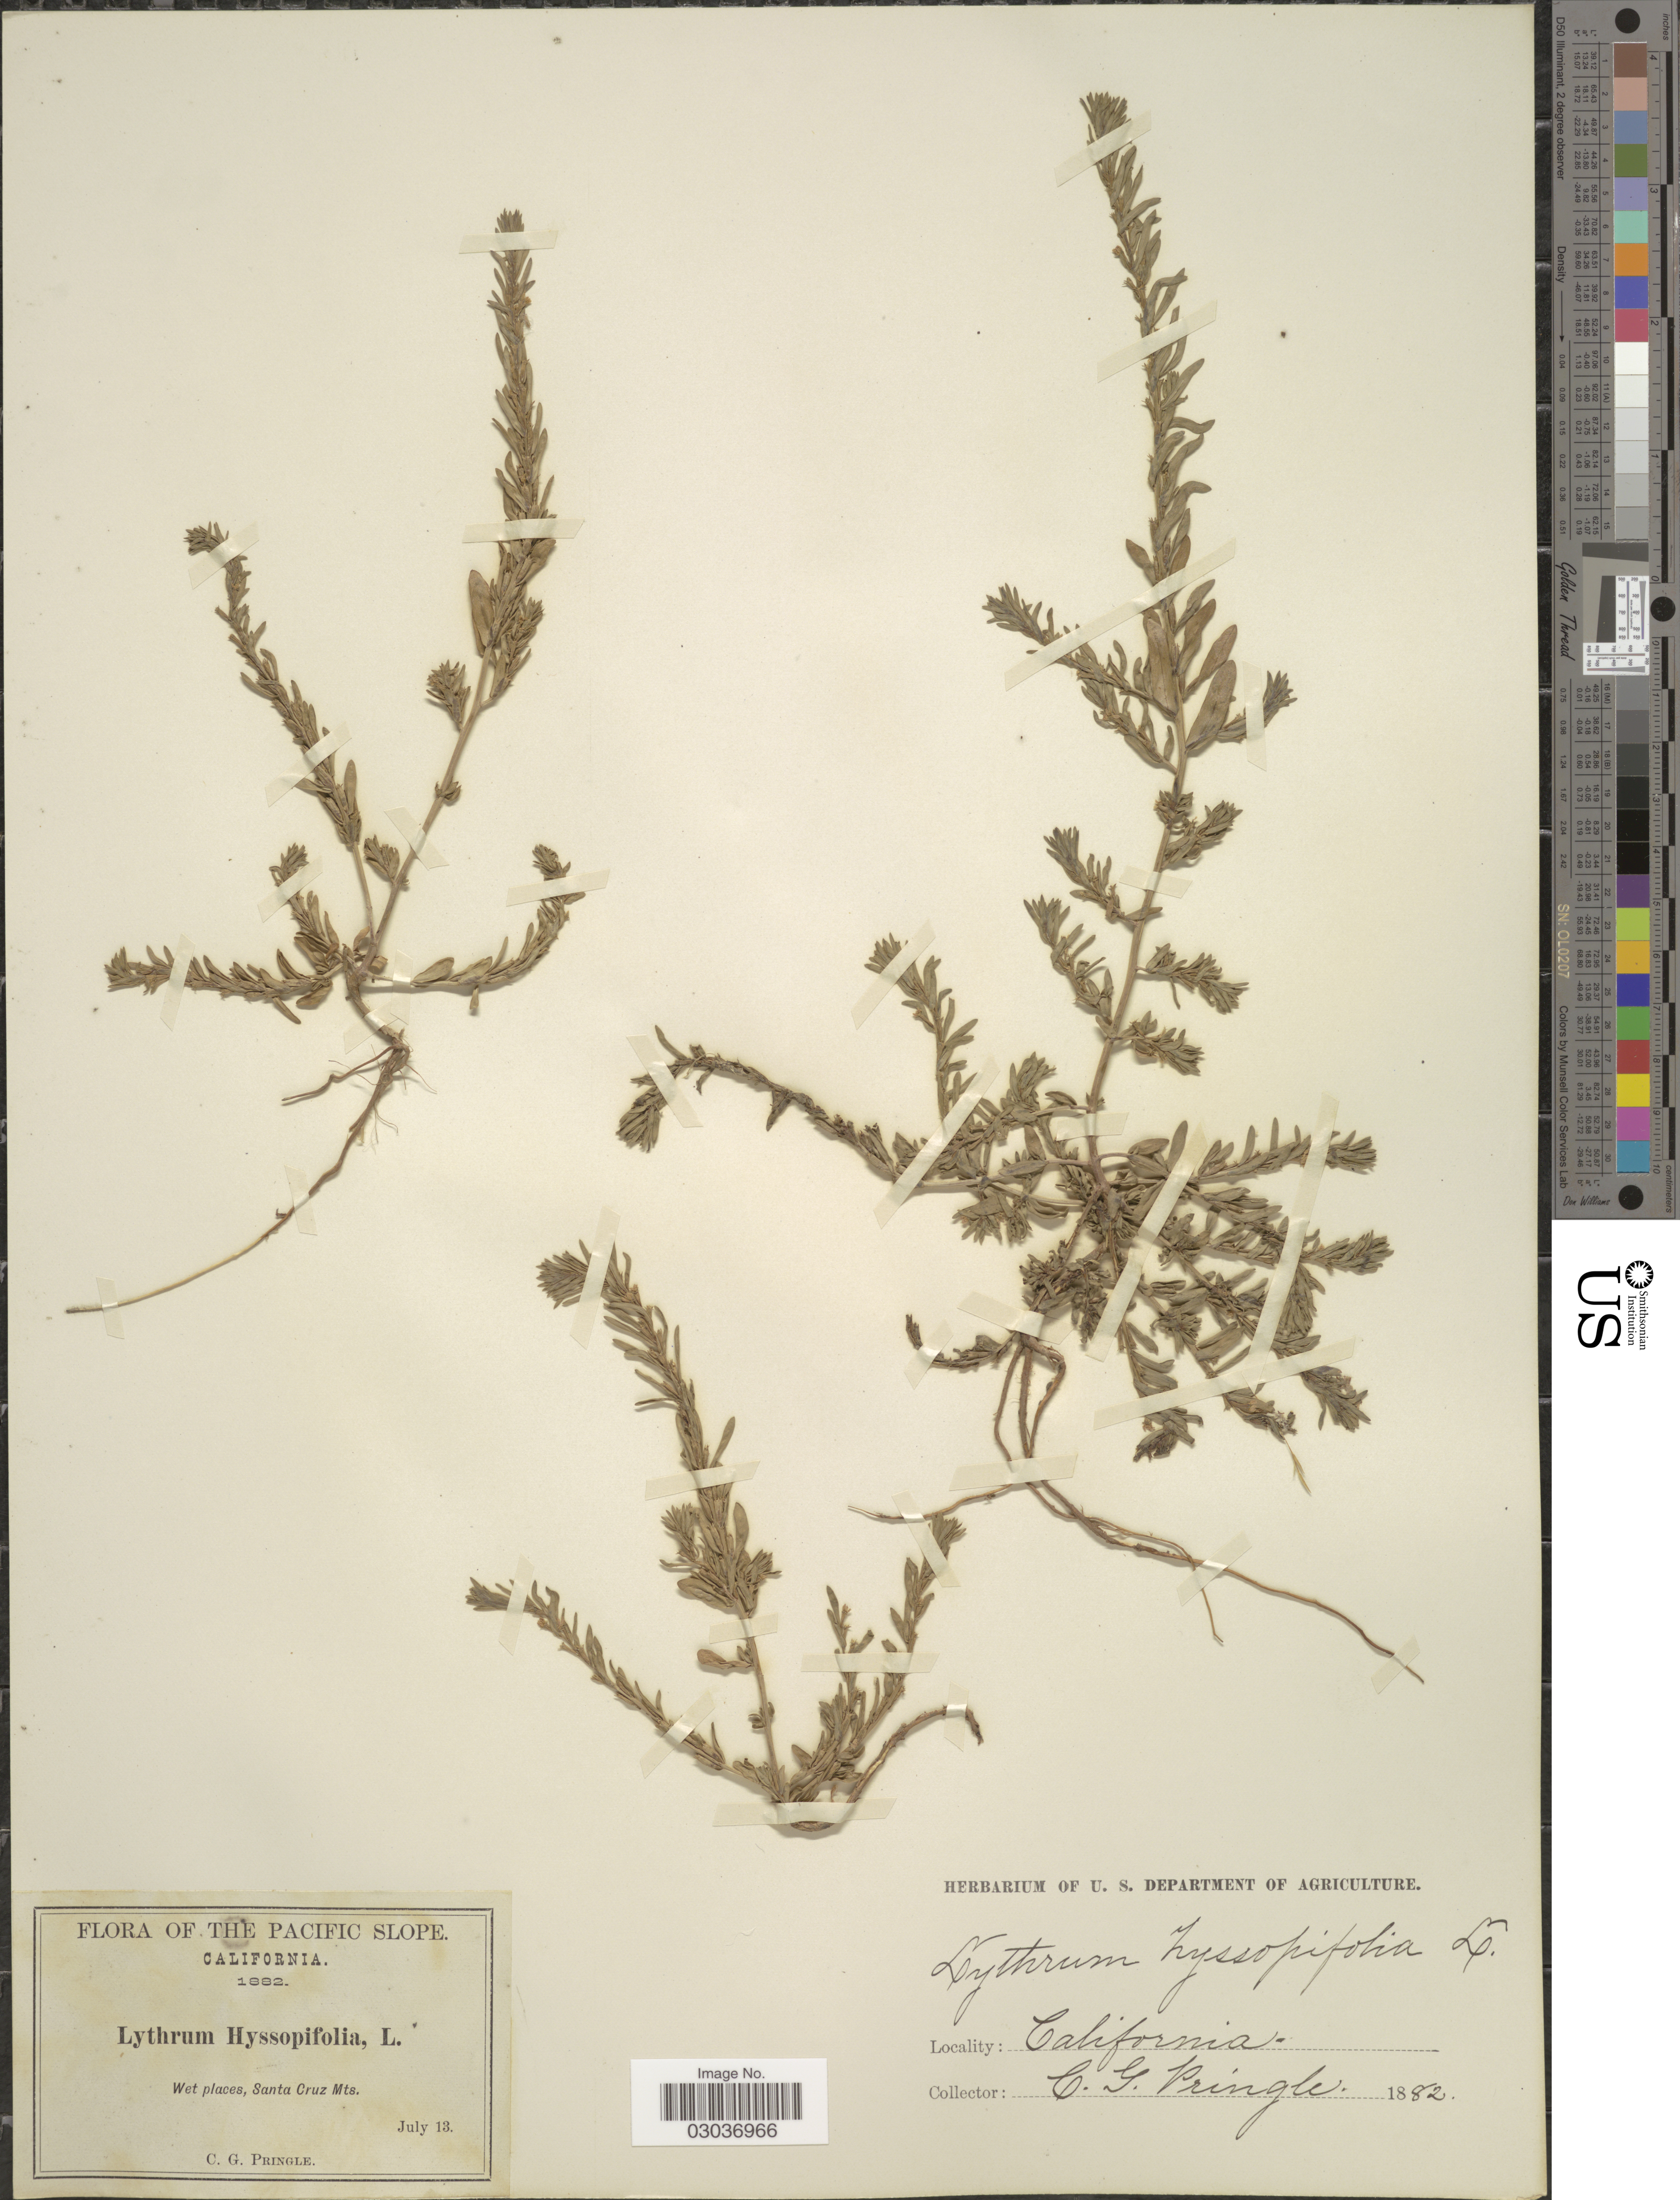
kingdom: Plantae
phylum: Tracheophyta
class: Magnoliopsida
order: Myrtales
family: Lythraceae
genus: Lythrum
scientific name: Lythrum hyssopifolia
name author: L.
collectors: C. G. Pringle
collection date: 1882-07-13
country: United States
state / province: California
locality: The Pacific Slope, Wet places, Santa Cruz Mts.